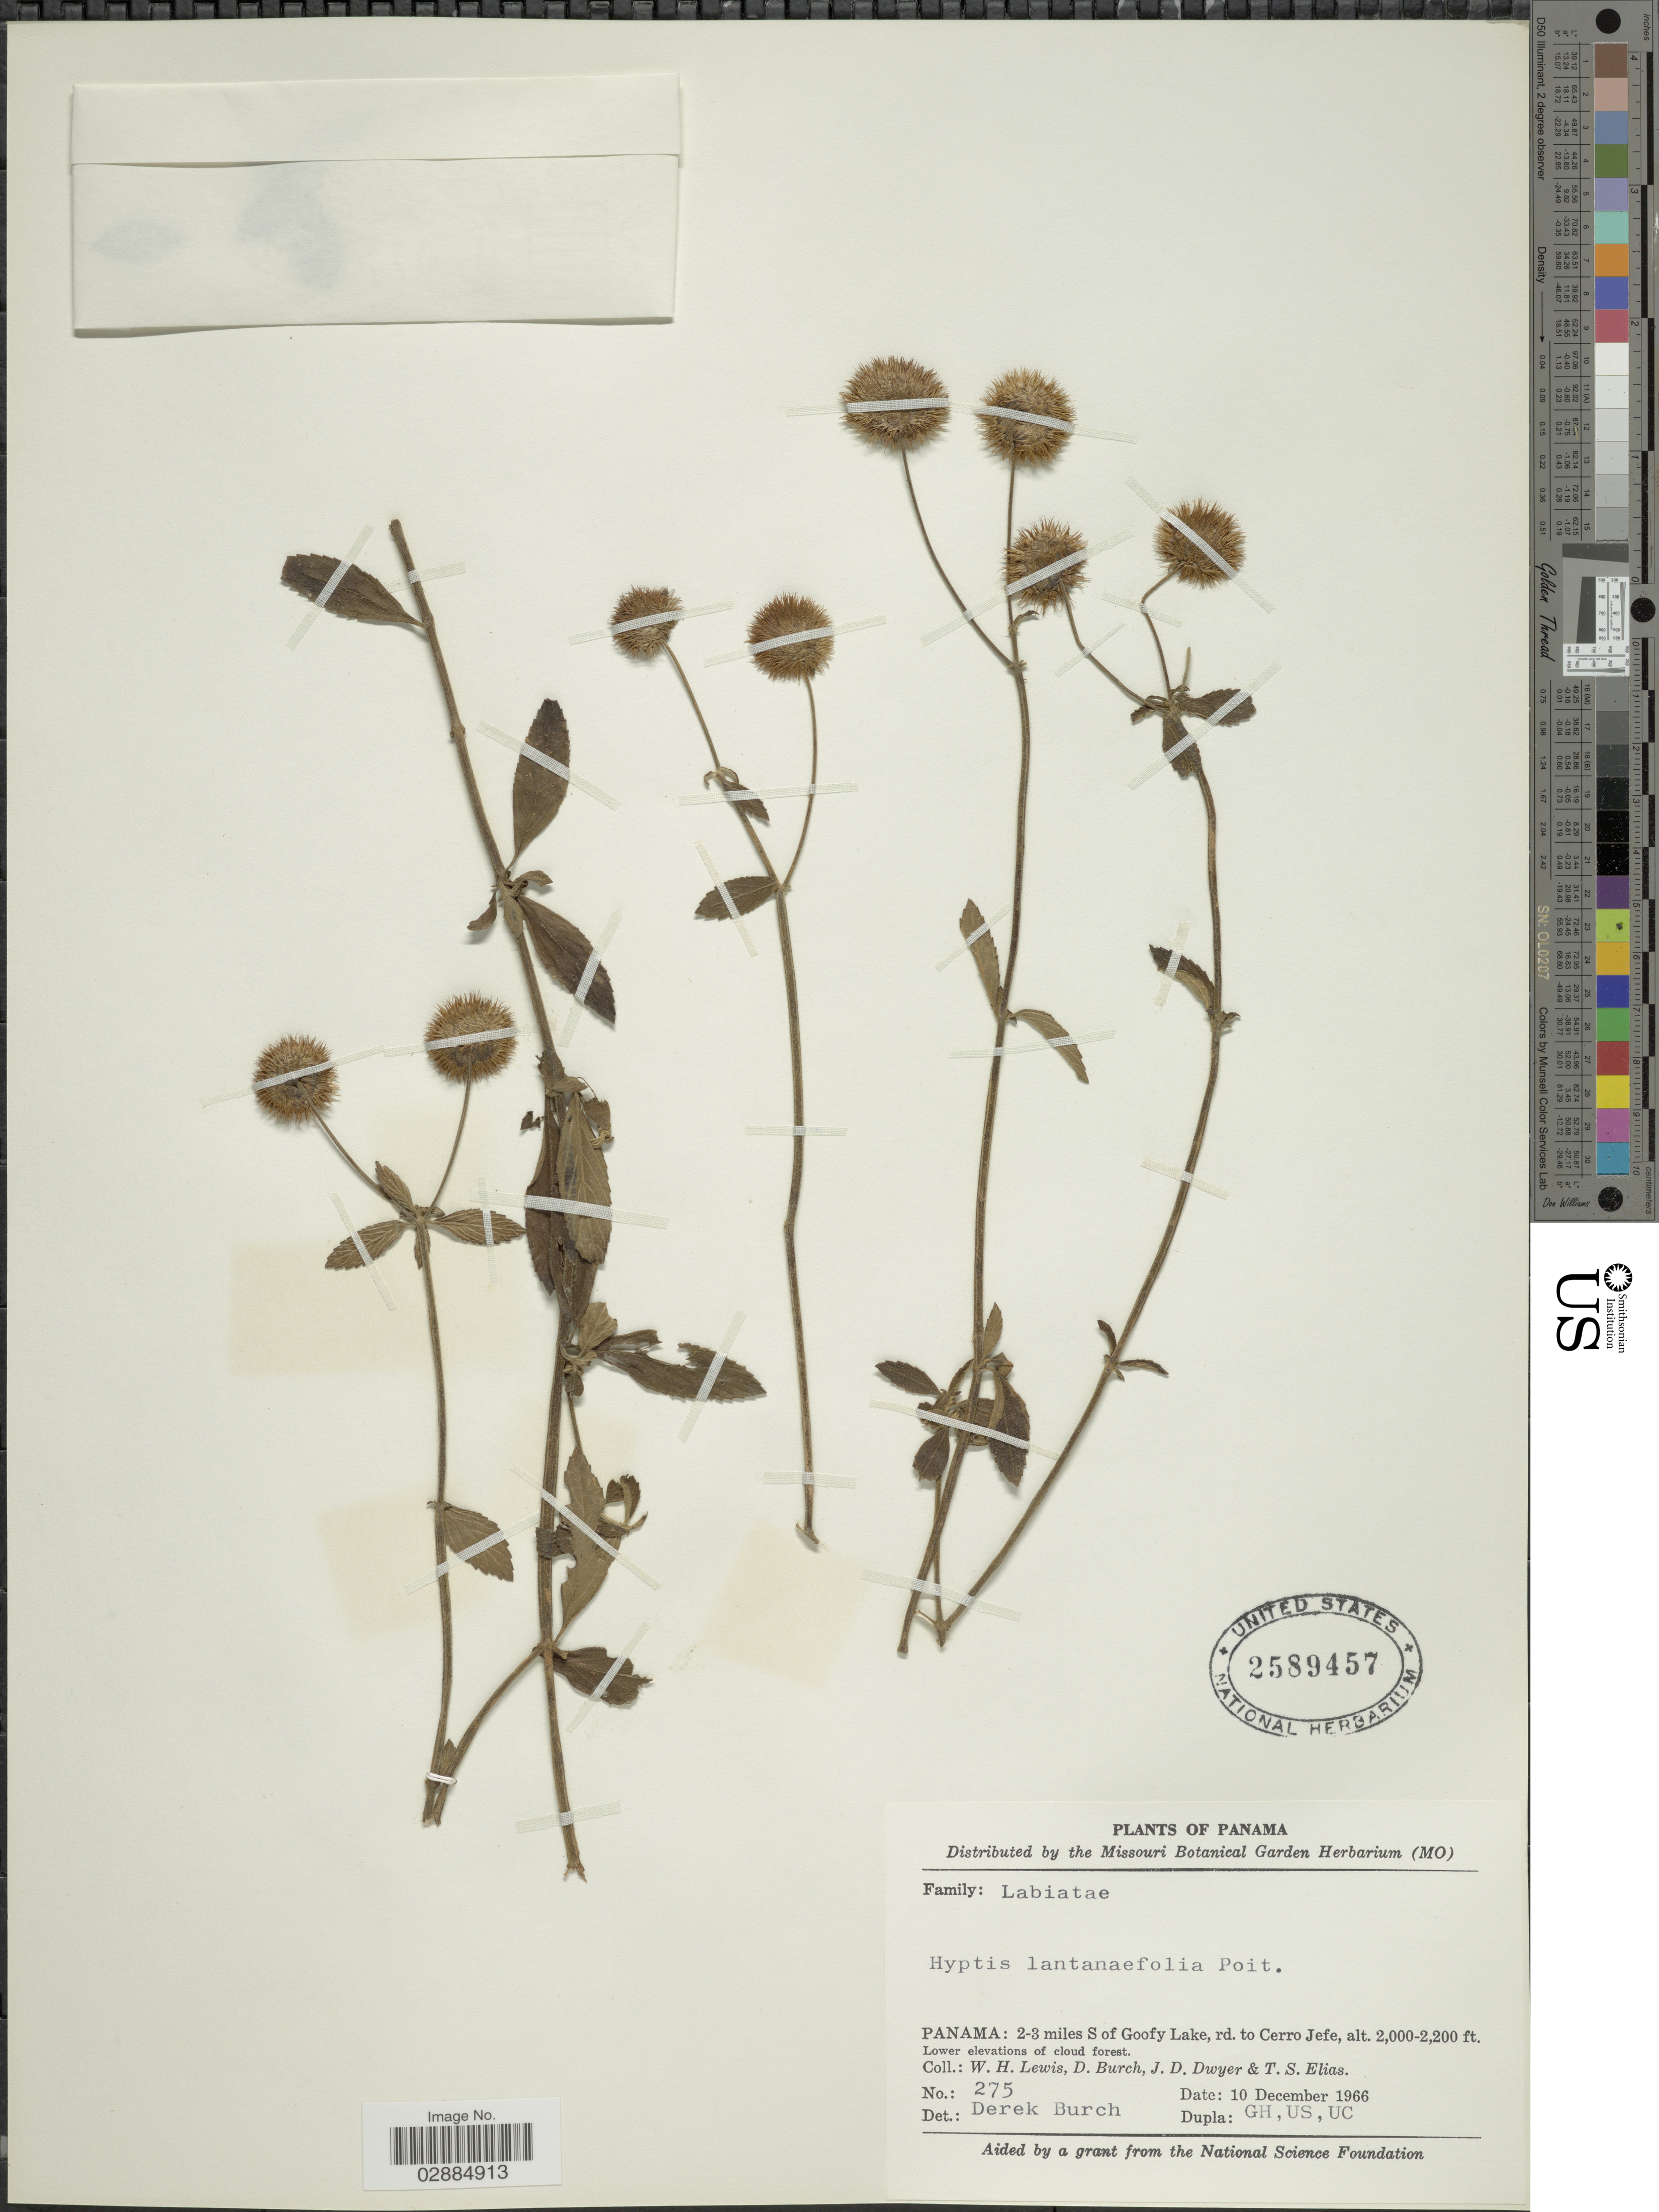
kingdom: Plantae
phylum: Tracheophyta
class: Magnoliopsida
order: Lamiales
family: Lamiaceae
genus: Hyptis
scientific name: Hyptis lantanifolia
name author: Poit.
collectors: W. H. Lewis, D. Burch, J. D. Dwyer & T. S. Elias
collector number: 275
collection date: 1966-12-10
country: Panama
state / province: Panamá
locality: Panama: 2-3 miles S of Goofy Lake, rd. to Cerro Jefe.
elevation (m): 610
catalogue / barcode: US 2589457